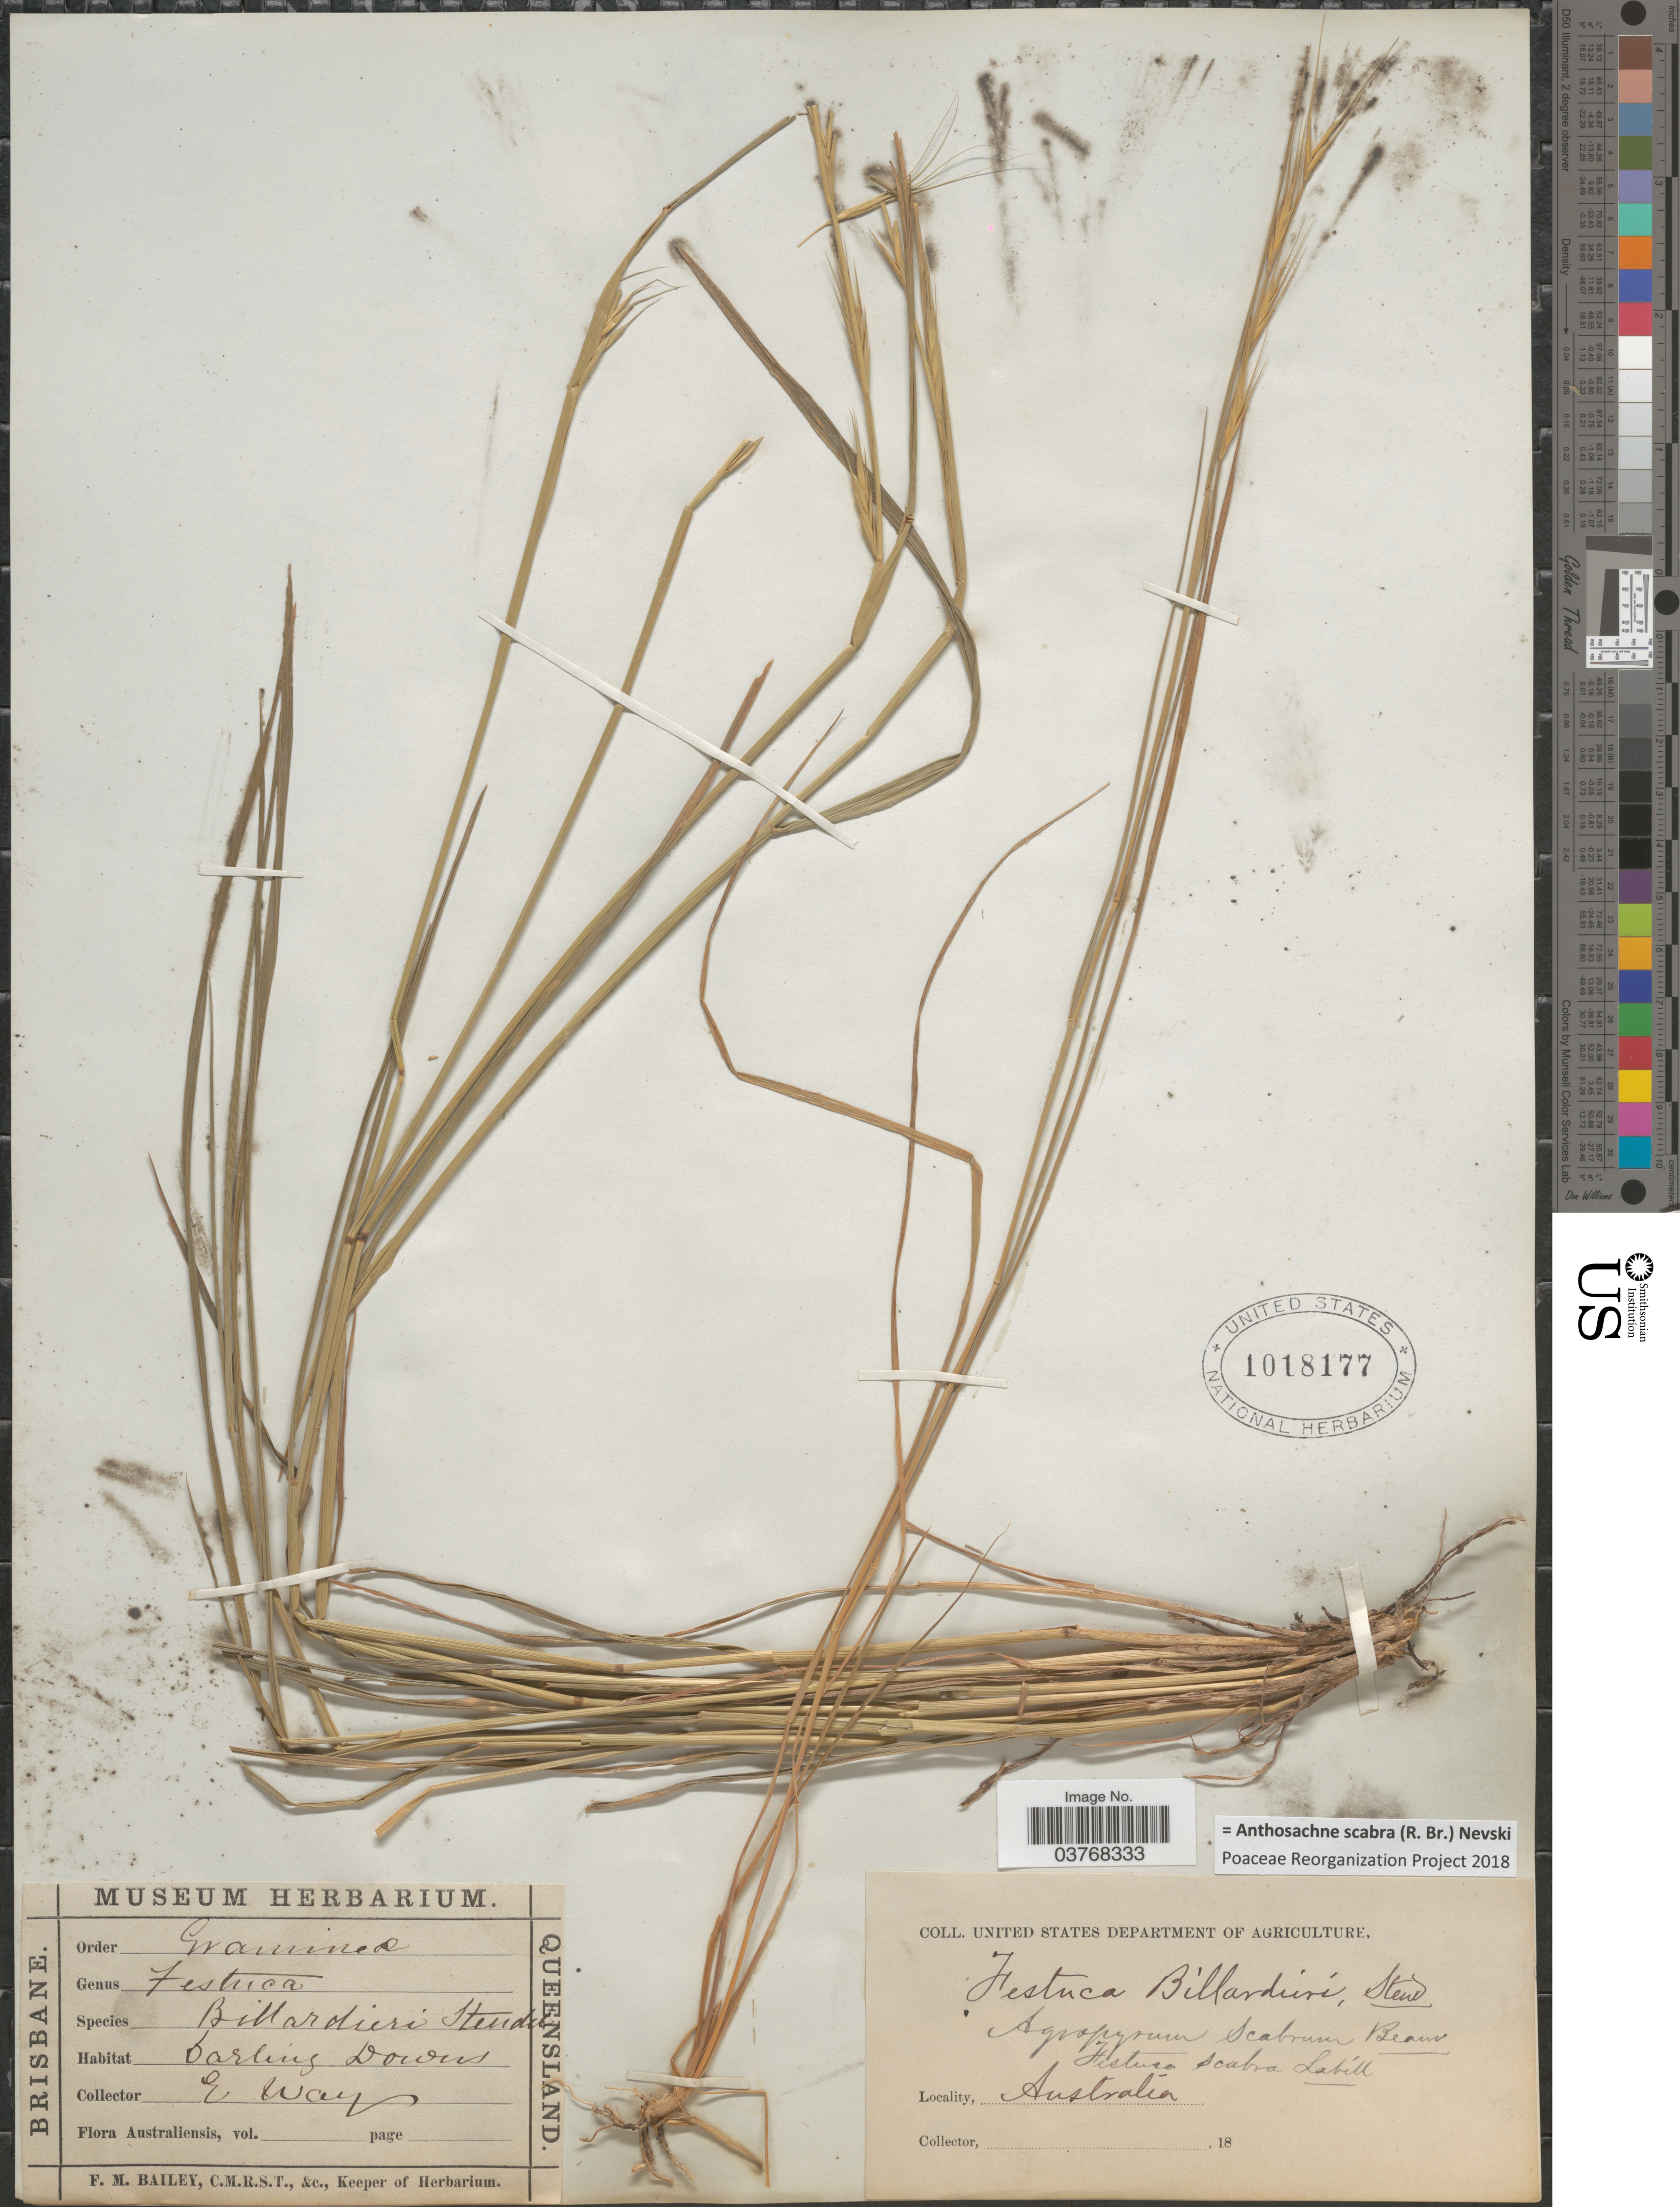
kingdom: Plantae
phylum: Tracheophyta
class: Liliopsida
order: Poales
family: Poaceae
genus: Anthosachne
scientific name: Anthosachne scabra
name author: (R. Br.) Nevski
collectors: E. Way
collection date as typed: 18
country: Australia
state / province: Queensland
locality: Darling Downs.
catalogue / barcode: US 1018177